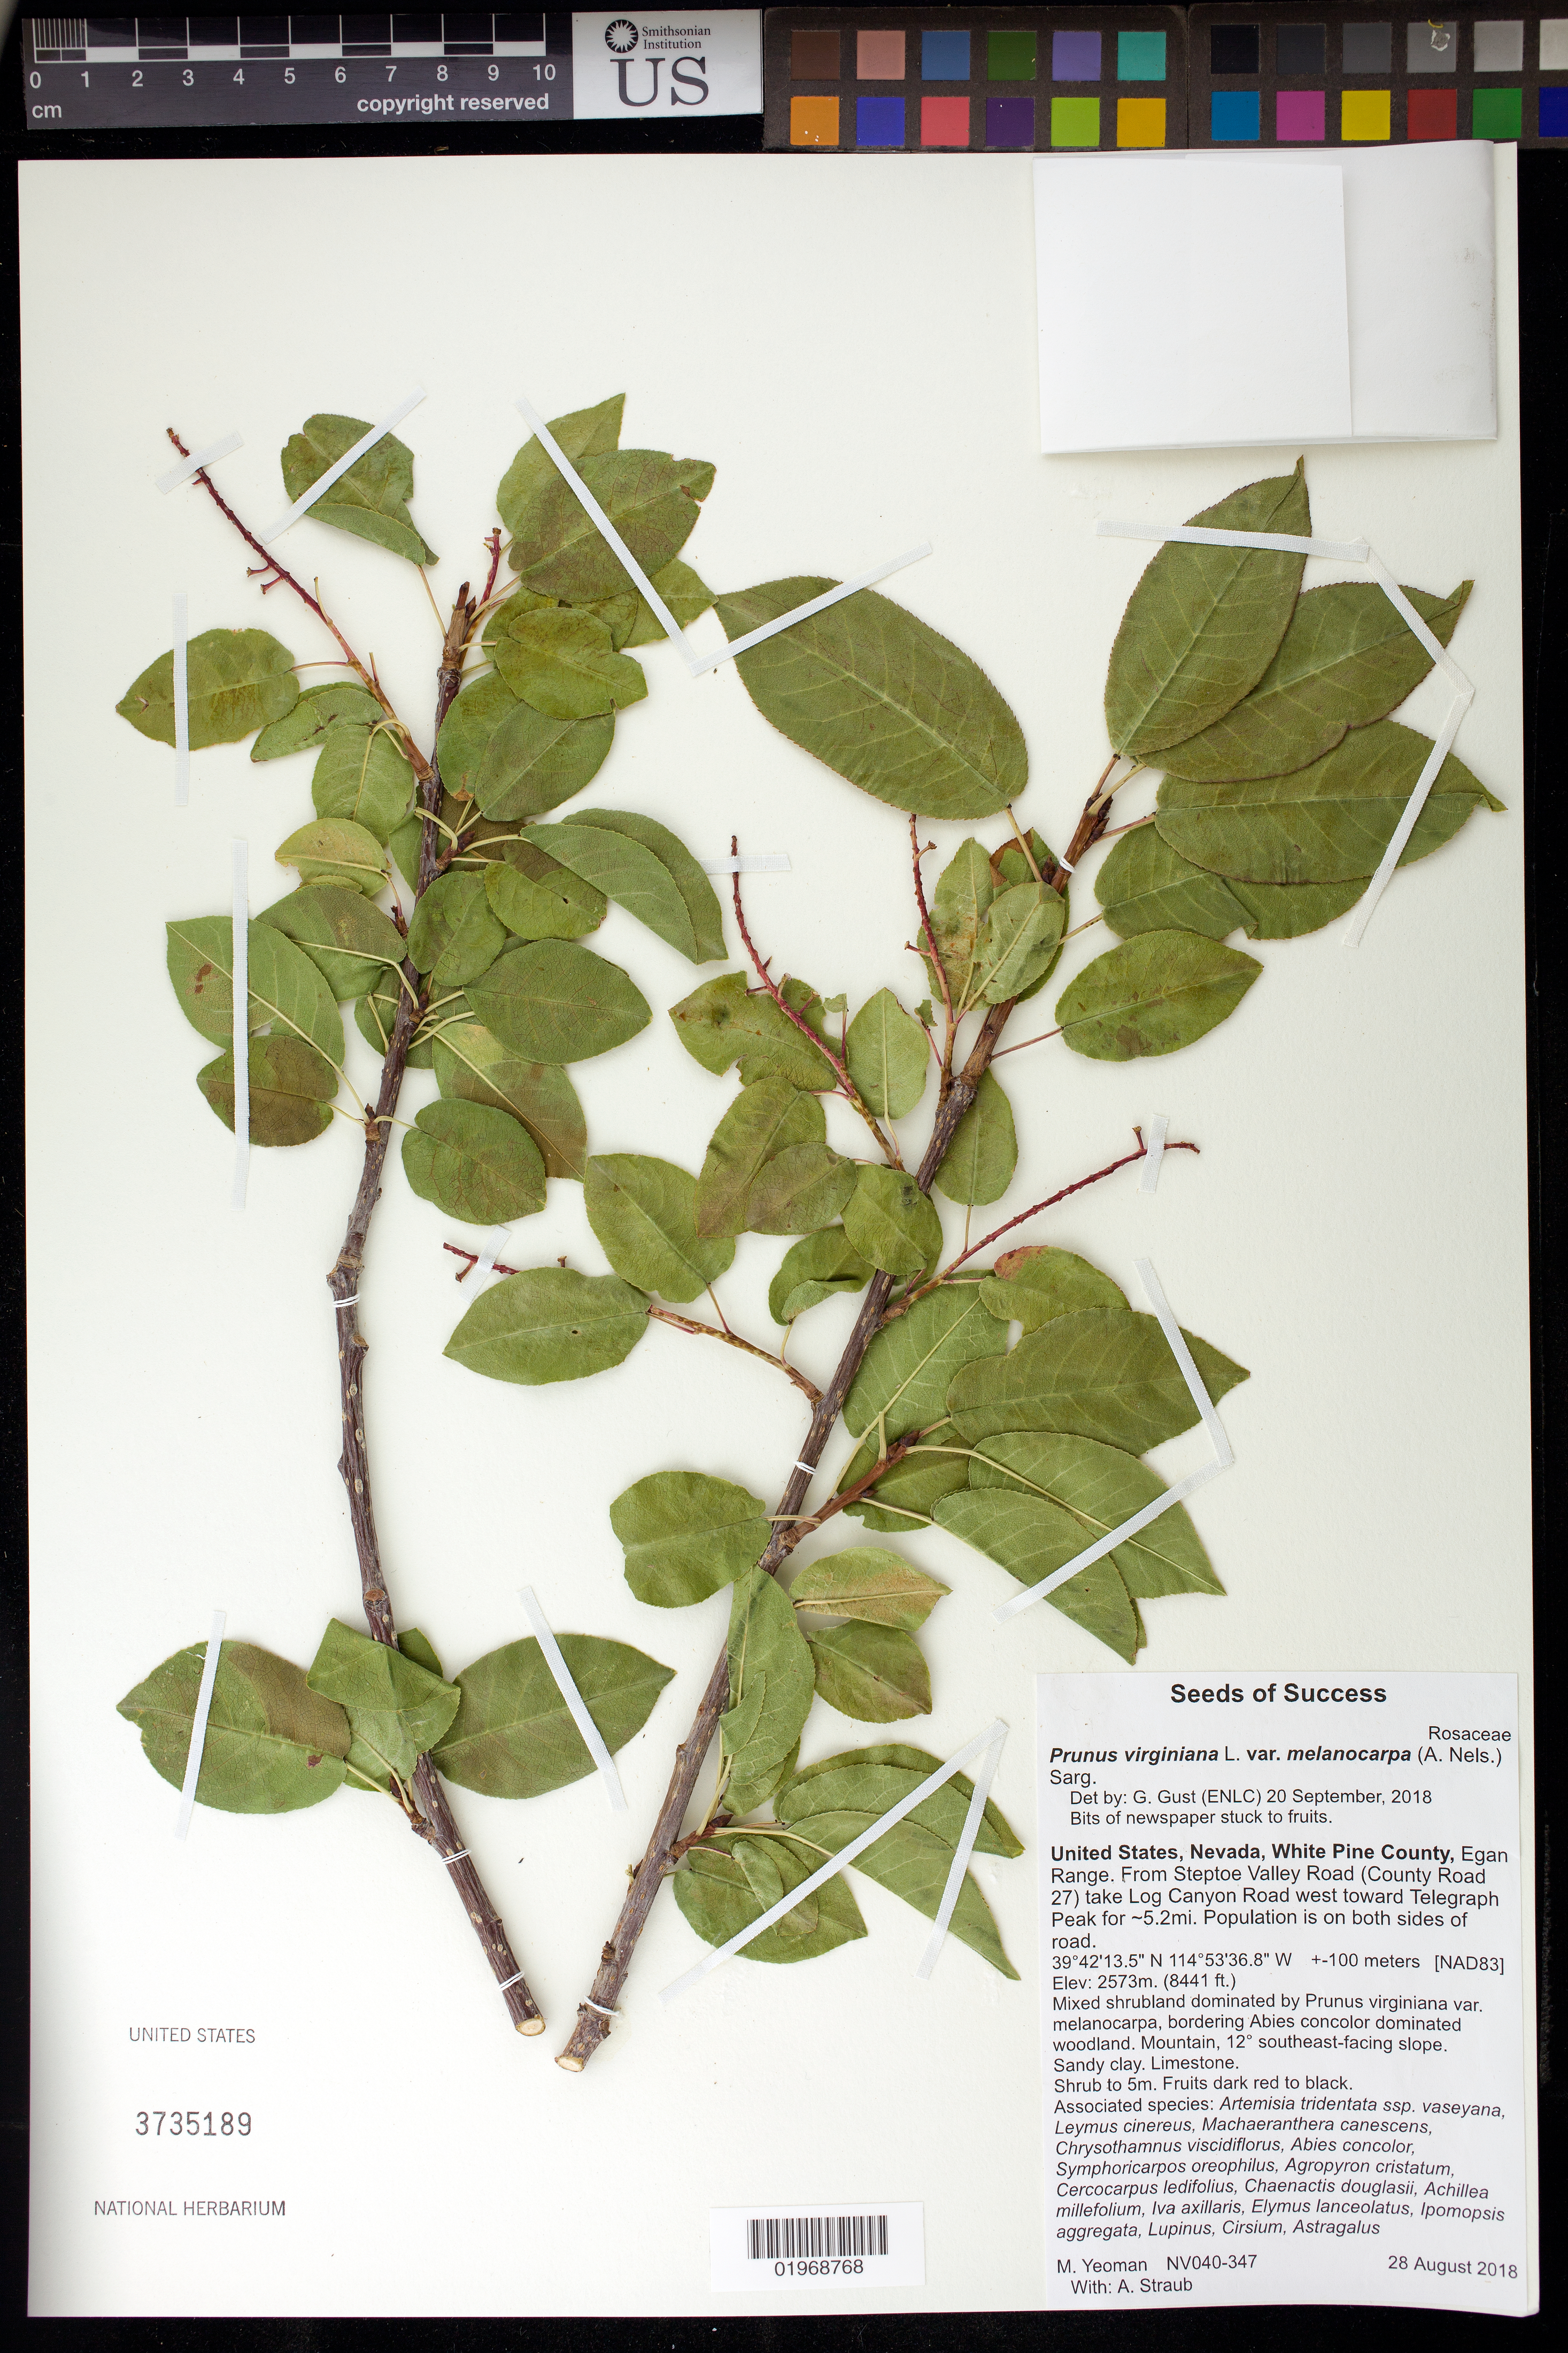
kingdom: Plantae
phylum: Tracheophyta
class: Magnoliopsida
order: Rosales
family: Rosaceae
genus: Prunus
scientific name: Prunus virginiana var. melanocarpa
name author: (A. Nelson) Sarg.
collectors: M. Yeoman & A. Straub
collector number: NV040-347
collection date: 2018-08-28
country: United States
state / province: Nevada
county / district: White Pine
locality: Egan Range Log Canyon Road 5.2 mi. west toward Telegraph Peak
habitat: Mixed shrubland dominated by Prunus virginiana var. melanocarpa, bordering Abies concolor dominated woodland.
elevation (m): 2573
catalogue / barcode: US 3735189